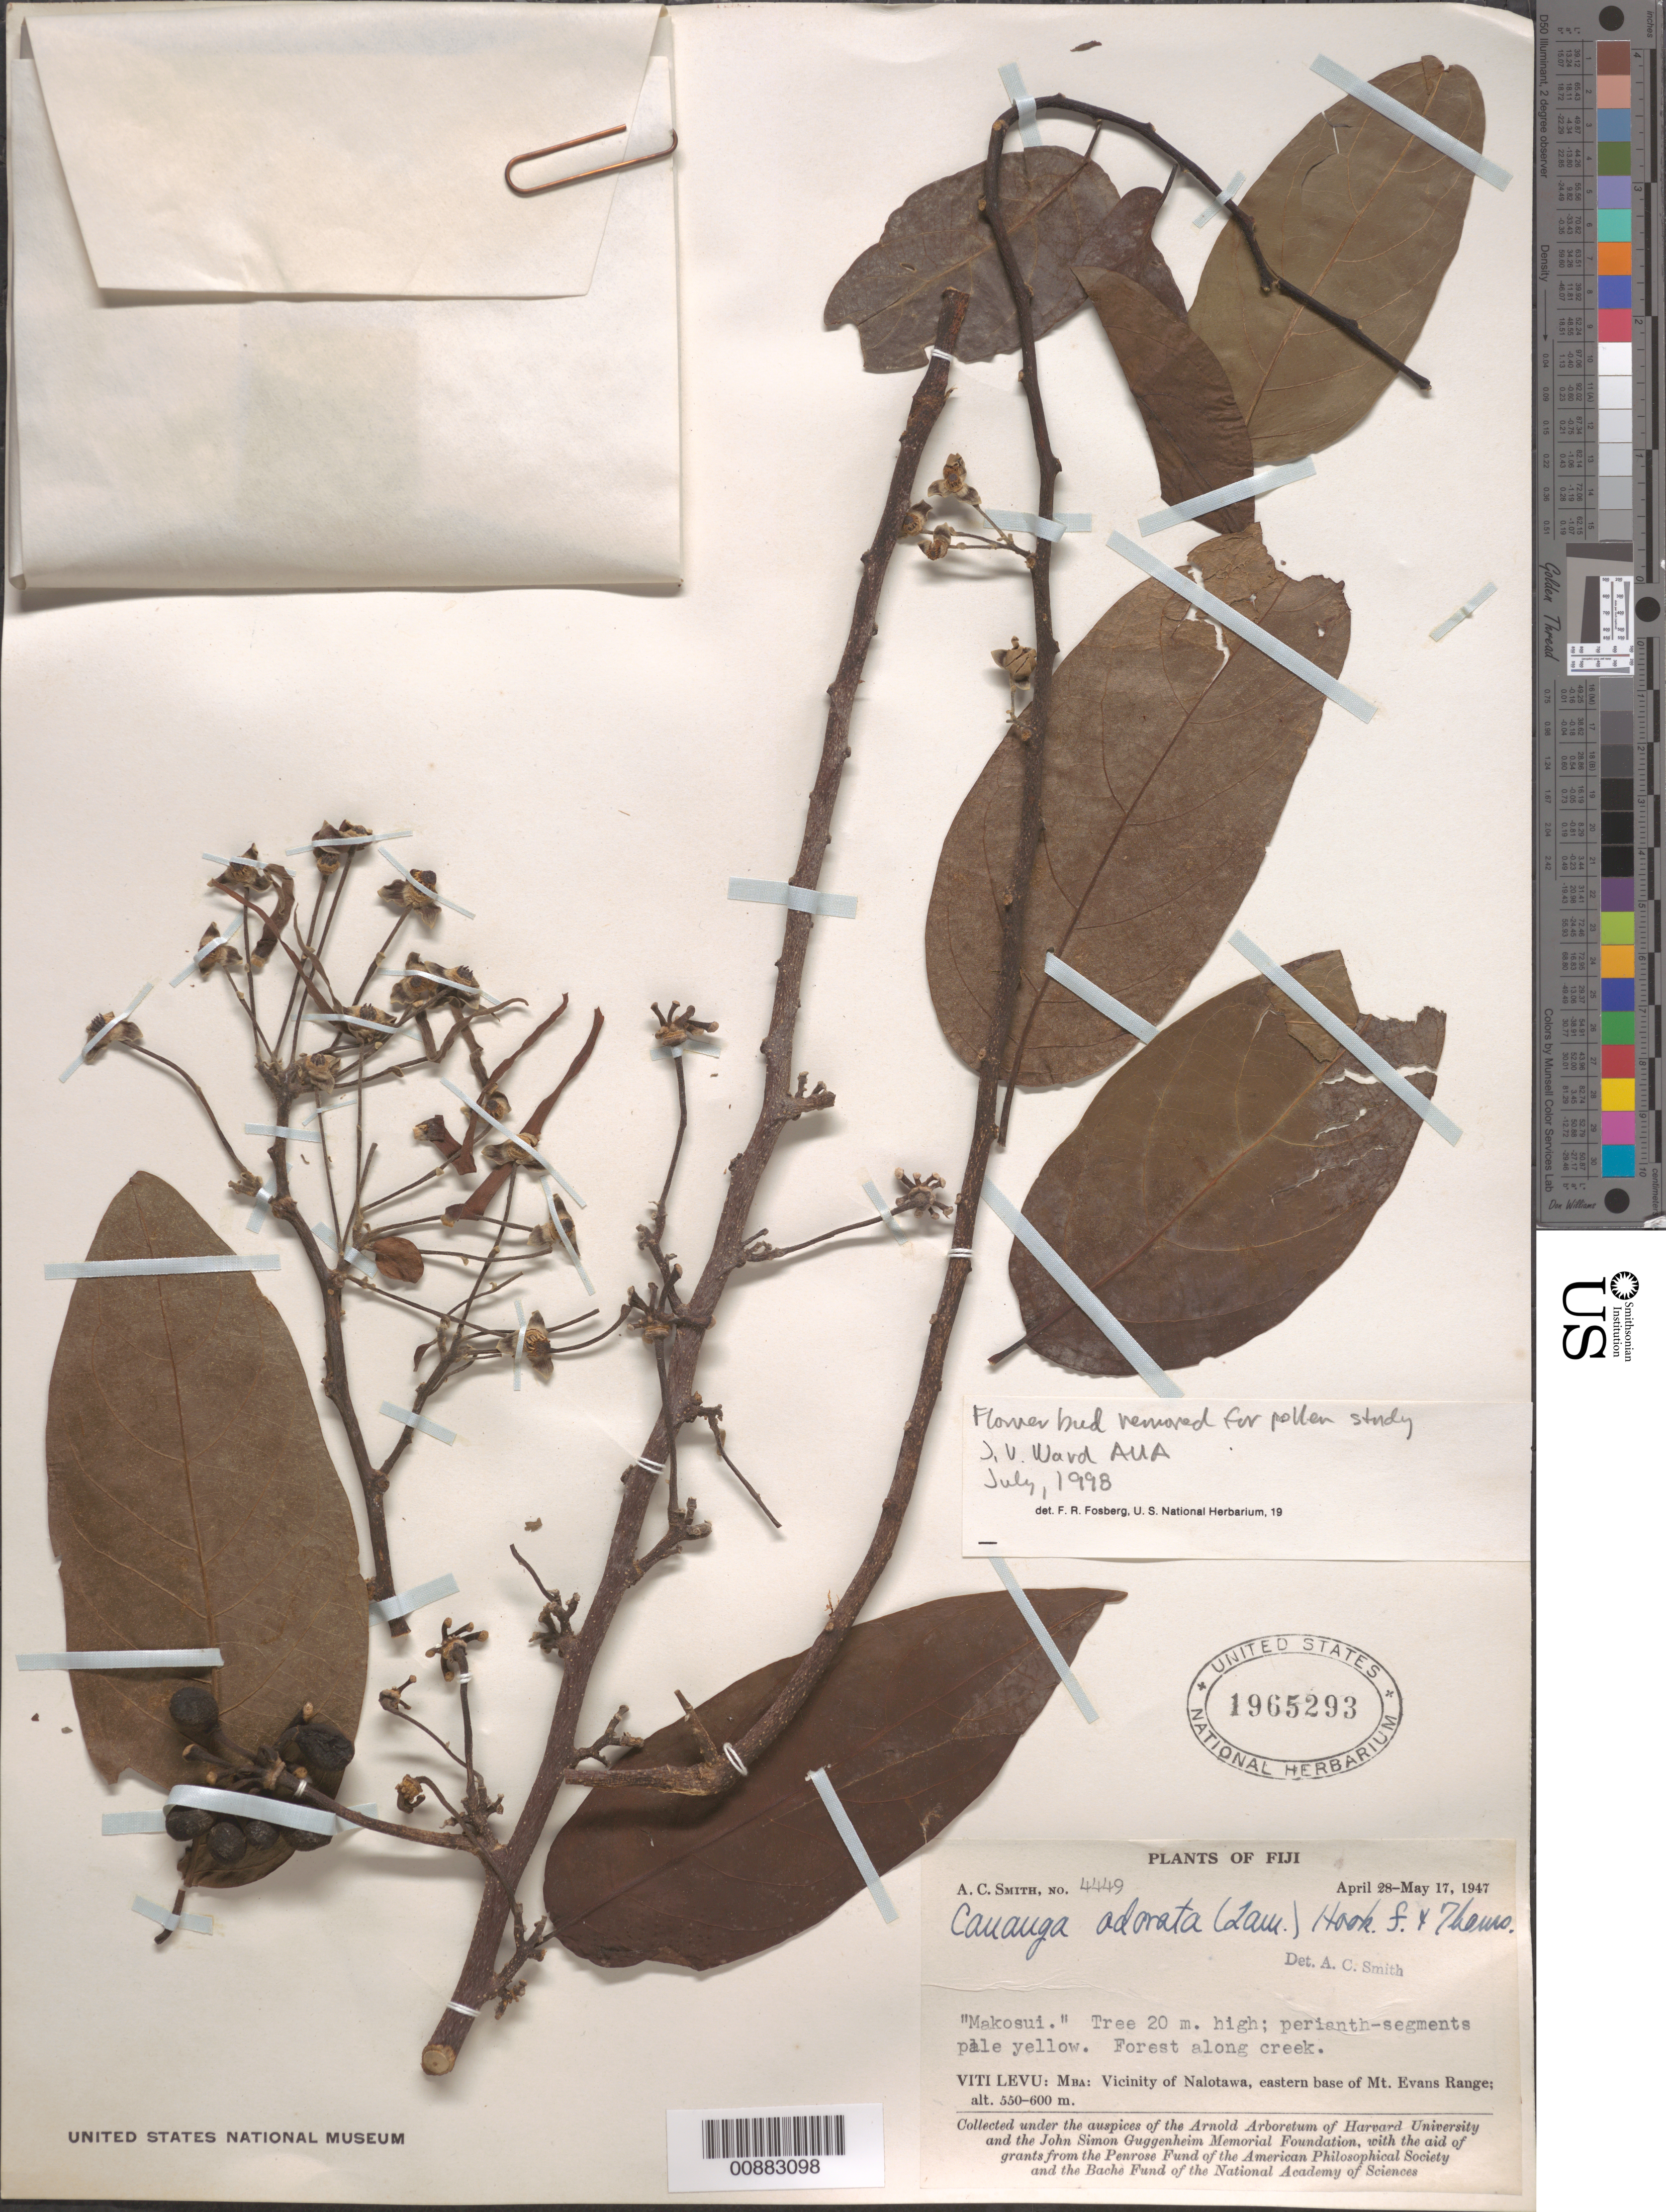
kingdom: Plantae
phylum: Tracheophyta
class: Magnoliopsida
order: Magnoliales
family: Annonaceae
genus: Cananga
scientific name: Cananga odorata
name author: (Lam.) Hook. f. & Thomson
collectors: C. A. Smith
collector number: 4449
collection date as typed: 28 Apr 1947 to 17 May 1947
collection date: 1947-04-28/1947-05-17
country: Fiji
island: Viti Levu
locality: MBA:vicinity of Nalotawa, eastern base of Mr. Evans Range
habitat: forest along creek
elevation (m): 550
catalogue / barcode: US 1965293